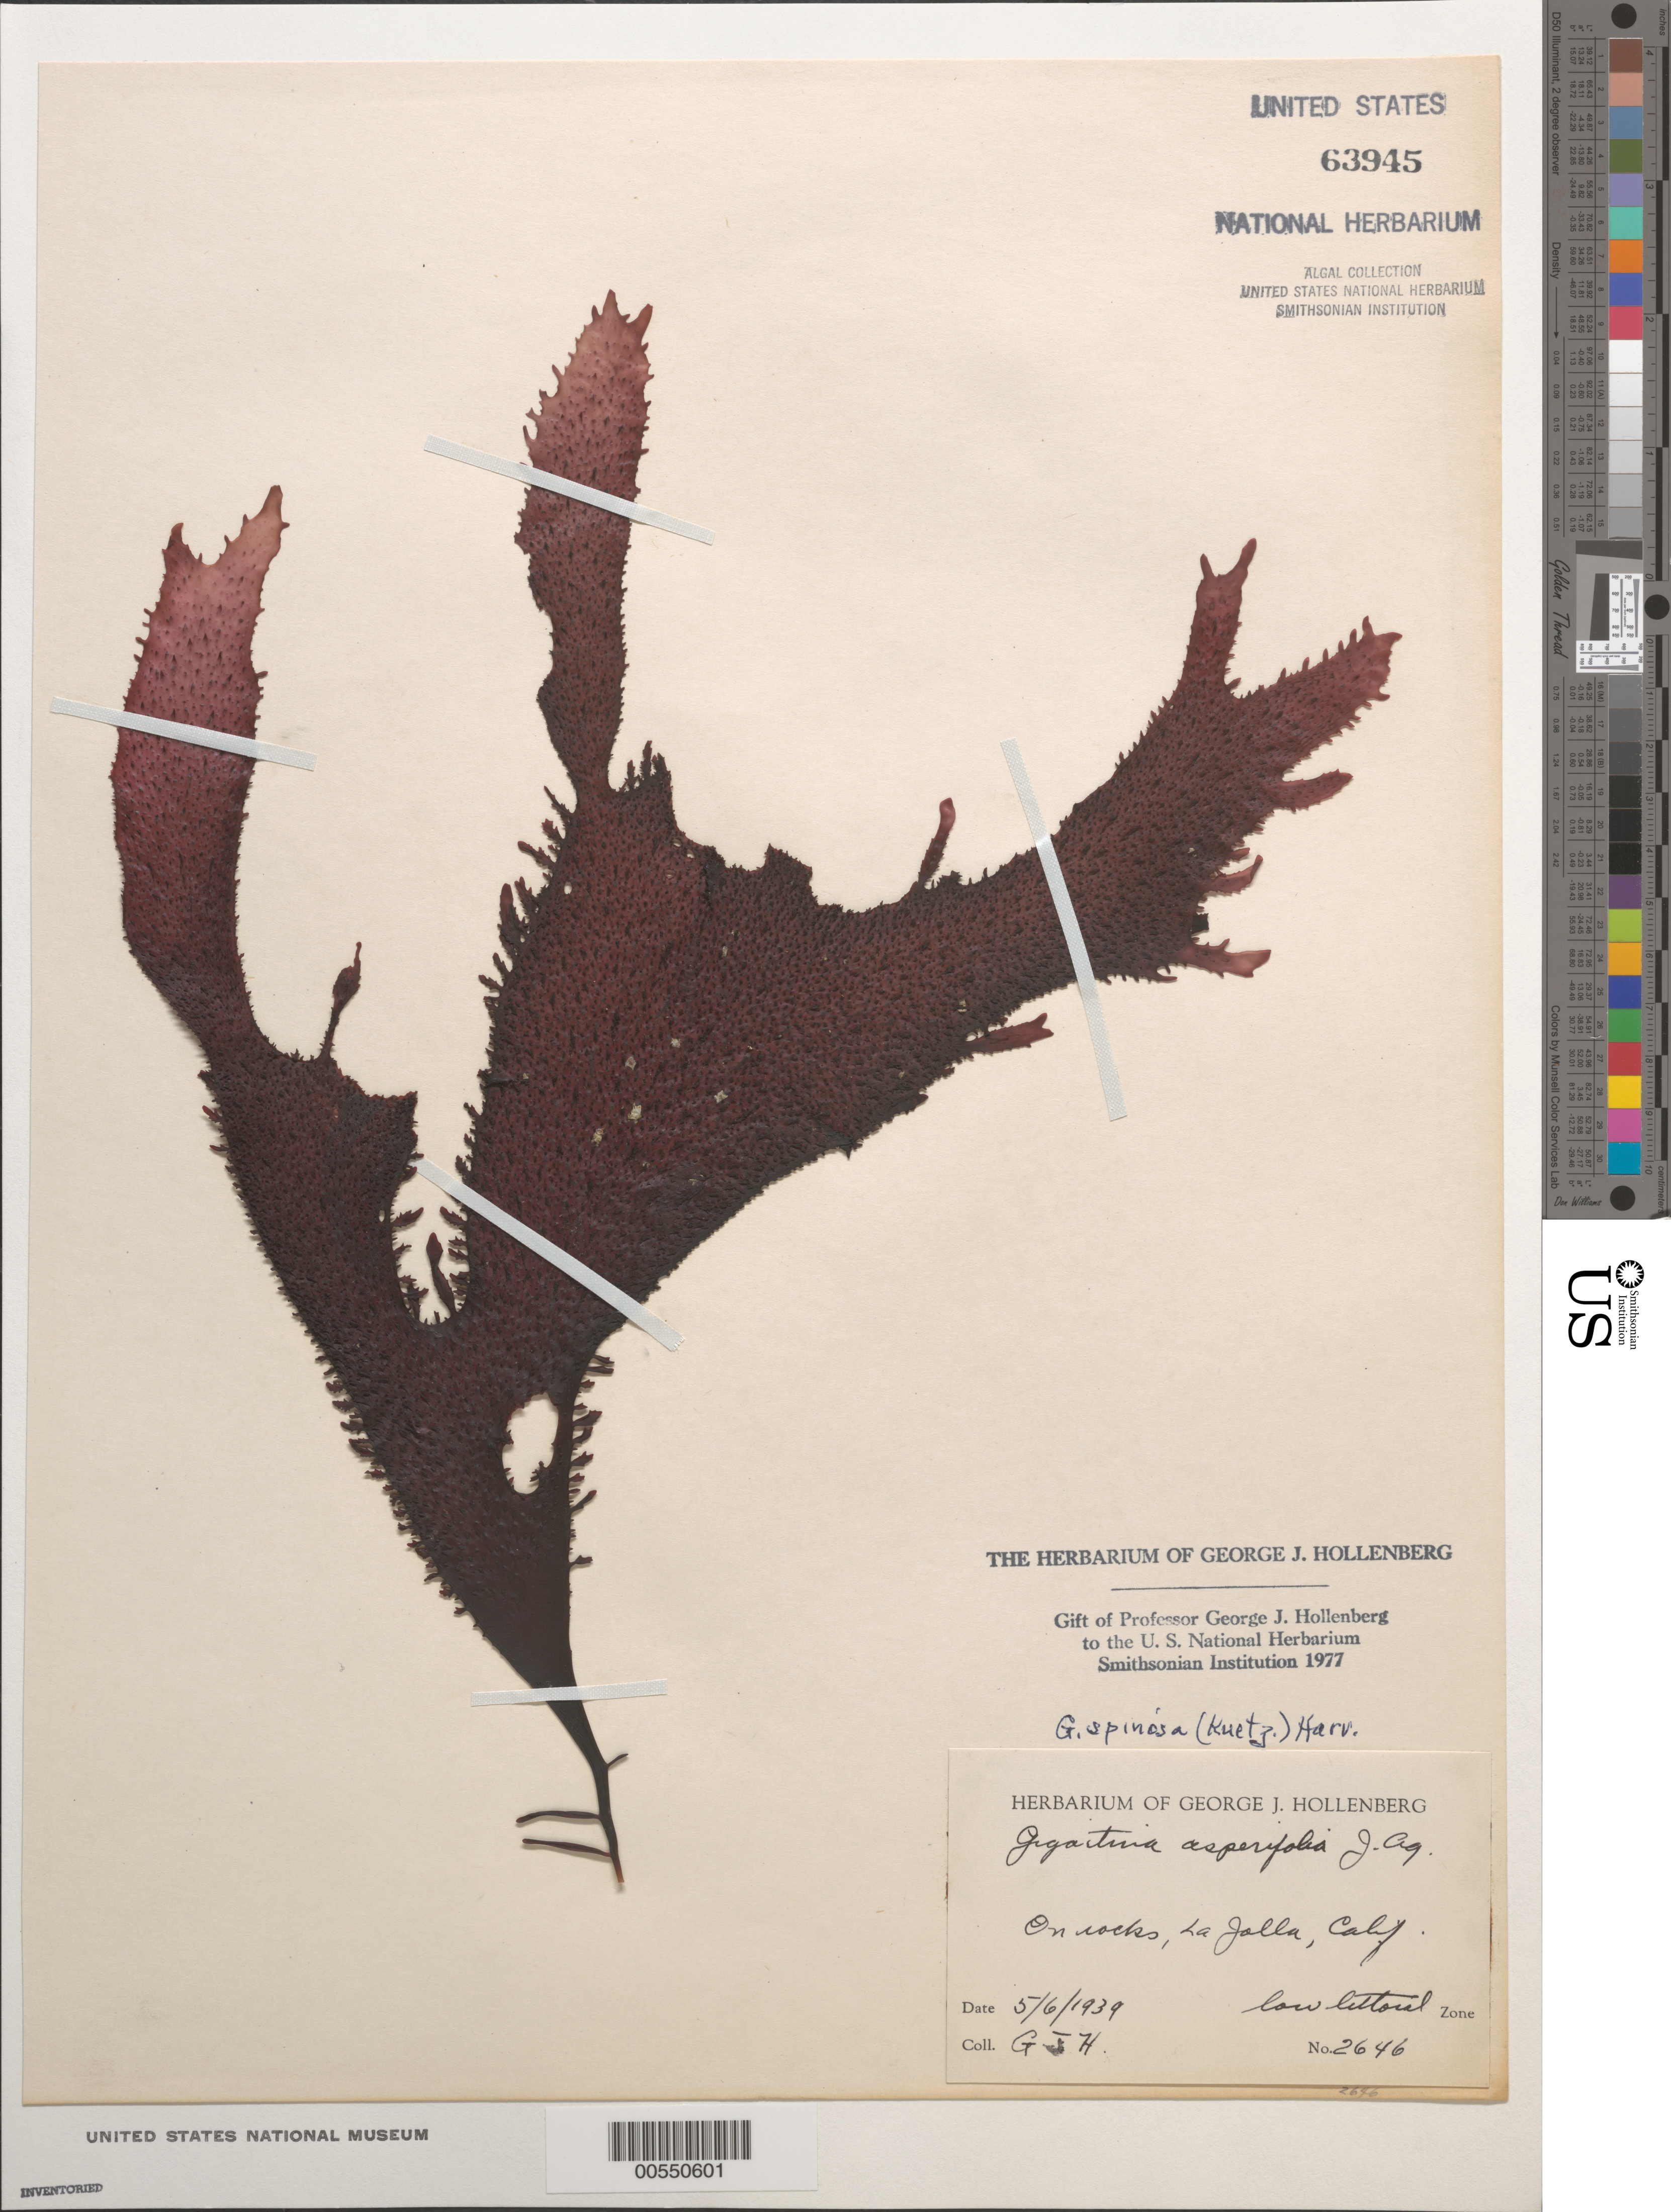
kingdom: Plantae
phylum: Rhodophyta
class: Florideophyceae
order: Gigartinales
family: Gigartinaceae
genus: Chondracanthus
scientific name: Chondracanthus spinosus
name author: (Kütz.) Guiry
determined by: Algae name updating Project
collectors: G. Hollenberg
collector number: GJH 2646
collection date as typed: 06 May 1939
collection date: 1939-05-06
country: United States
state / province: California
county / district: San Diego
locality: La Jolla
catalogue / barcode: US 63945